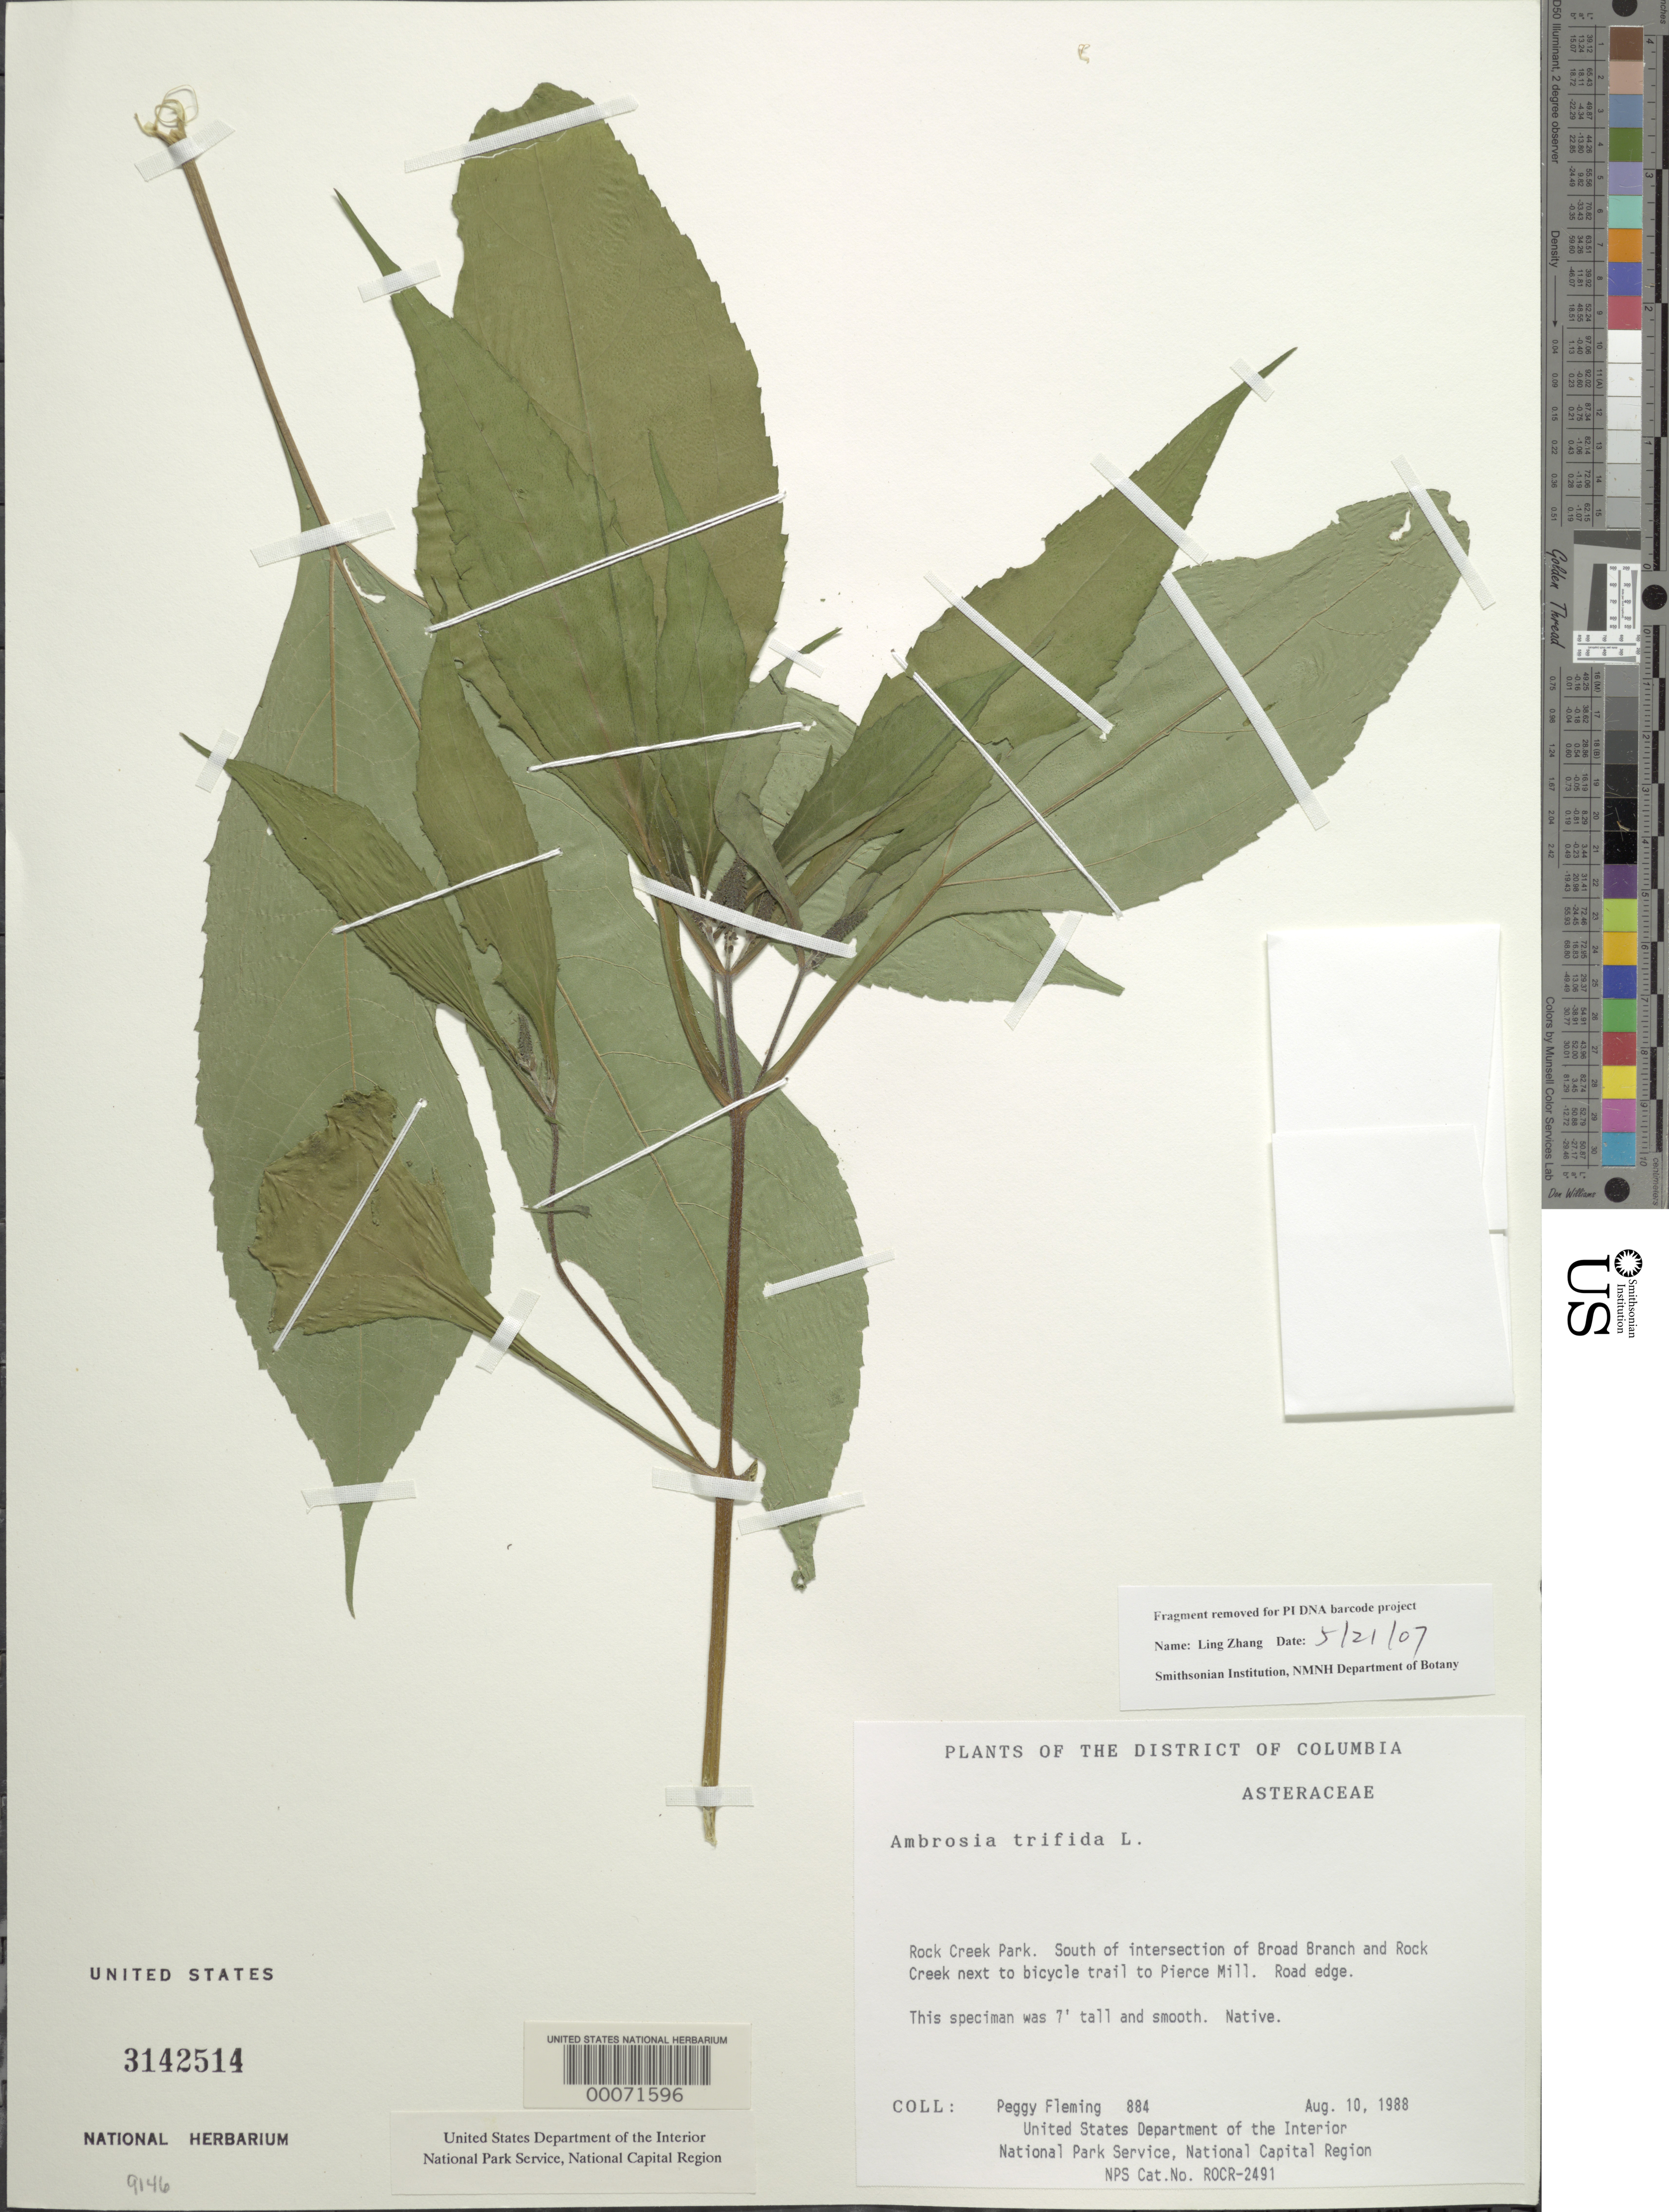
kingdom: Plantae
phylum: Tracheophyta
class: Magnoliopsida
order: Asterales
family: Asteraceae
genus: Ambrosia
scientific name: Ambrosia trifida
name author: L.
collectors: P. Fleming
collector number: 884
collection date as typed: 10 Aug 1988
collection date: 1988-08-10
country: United States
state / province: District of Columbia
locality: Rock Creek Park, S of Broad Branch and Rock Creek intersection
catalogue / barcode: US 3142514